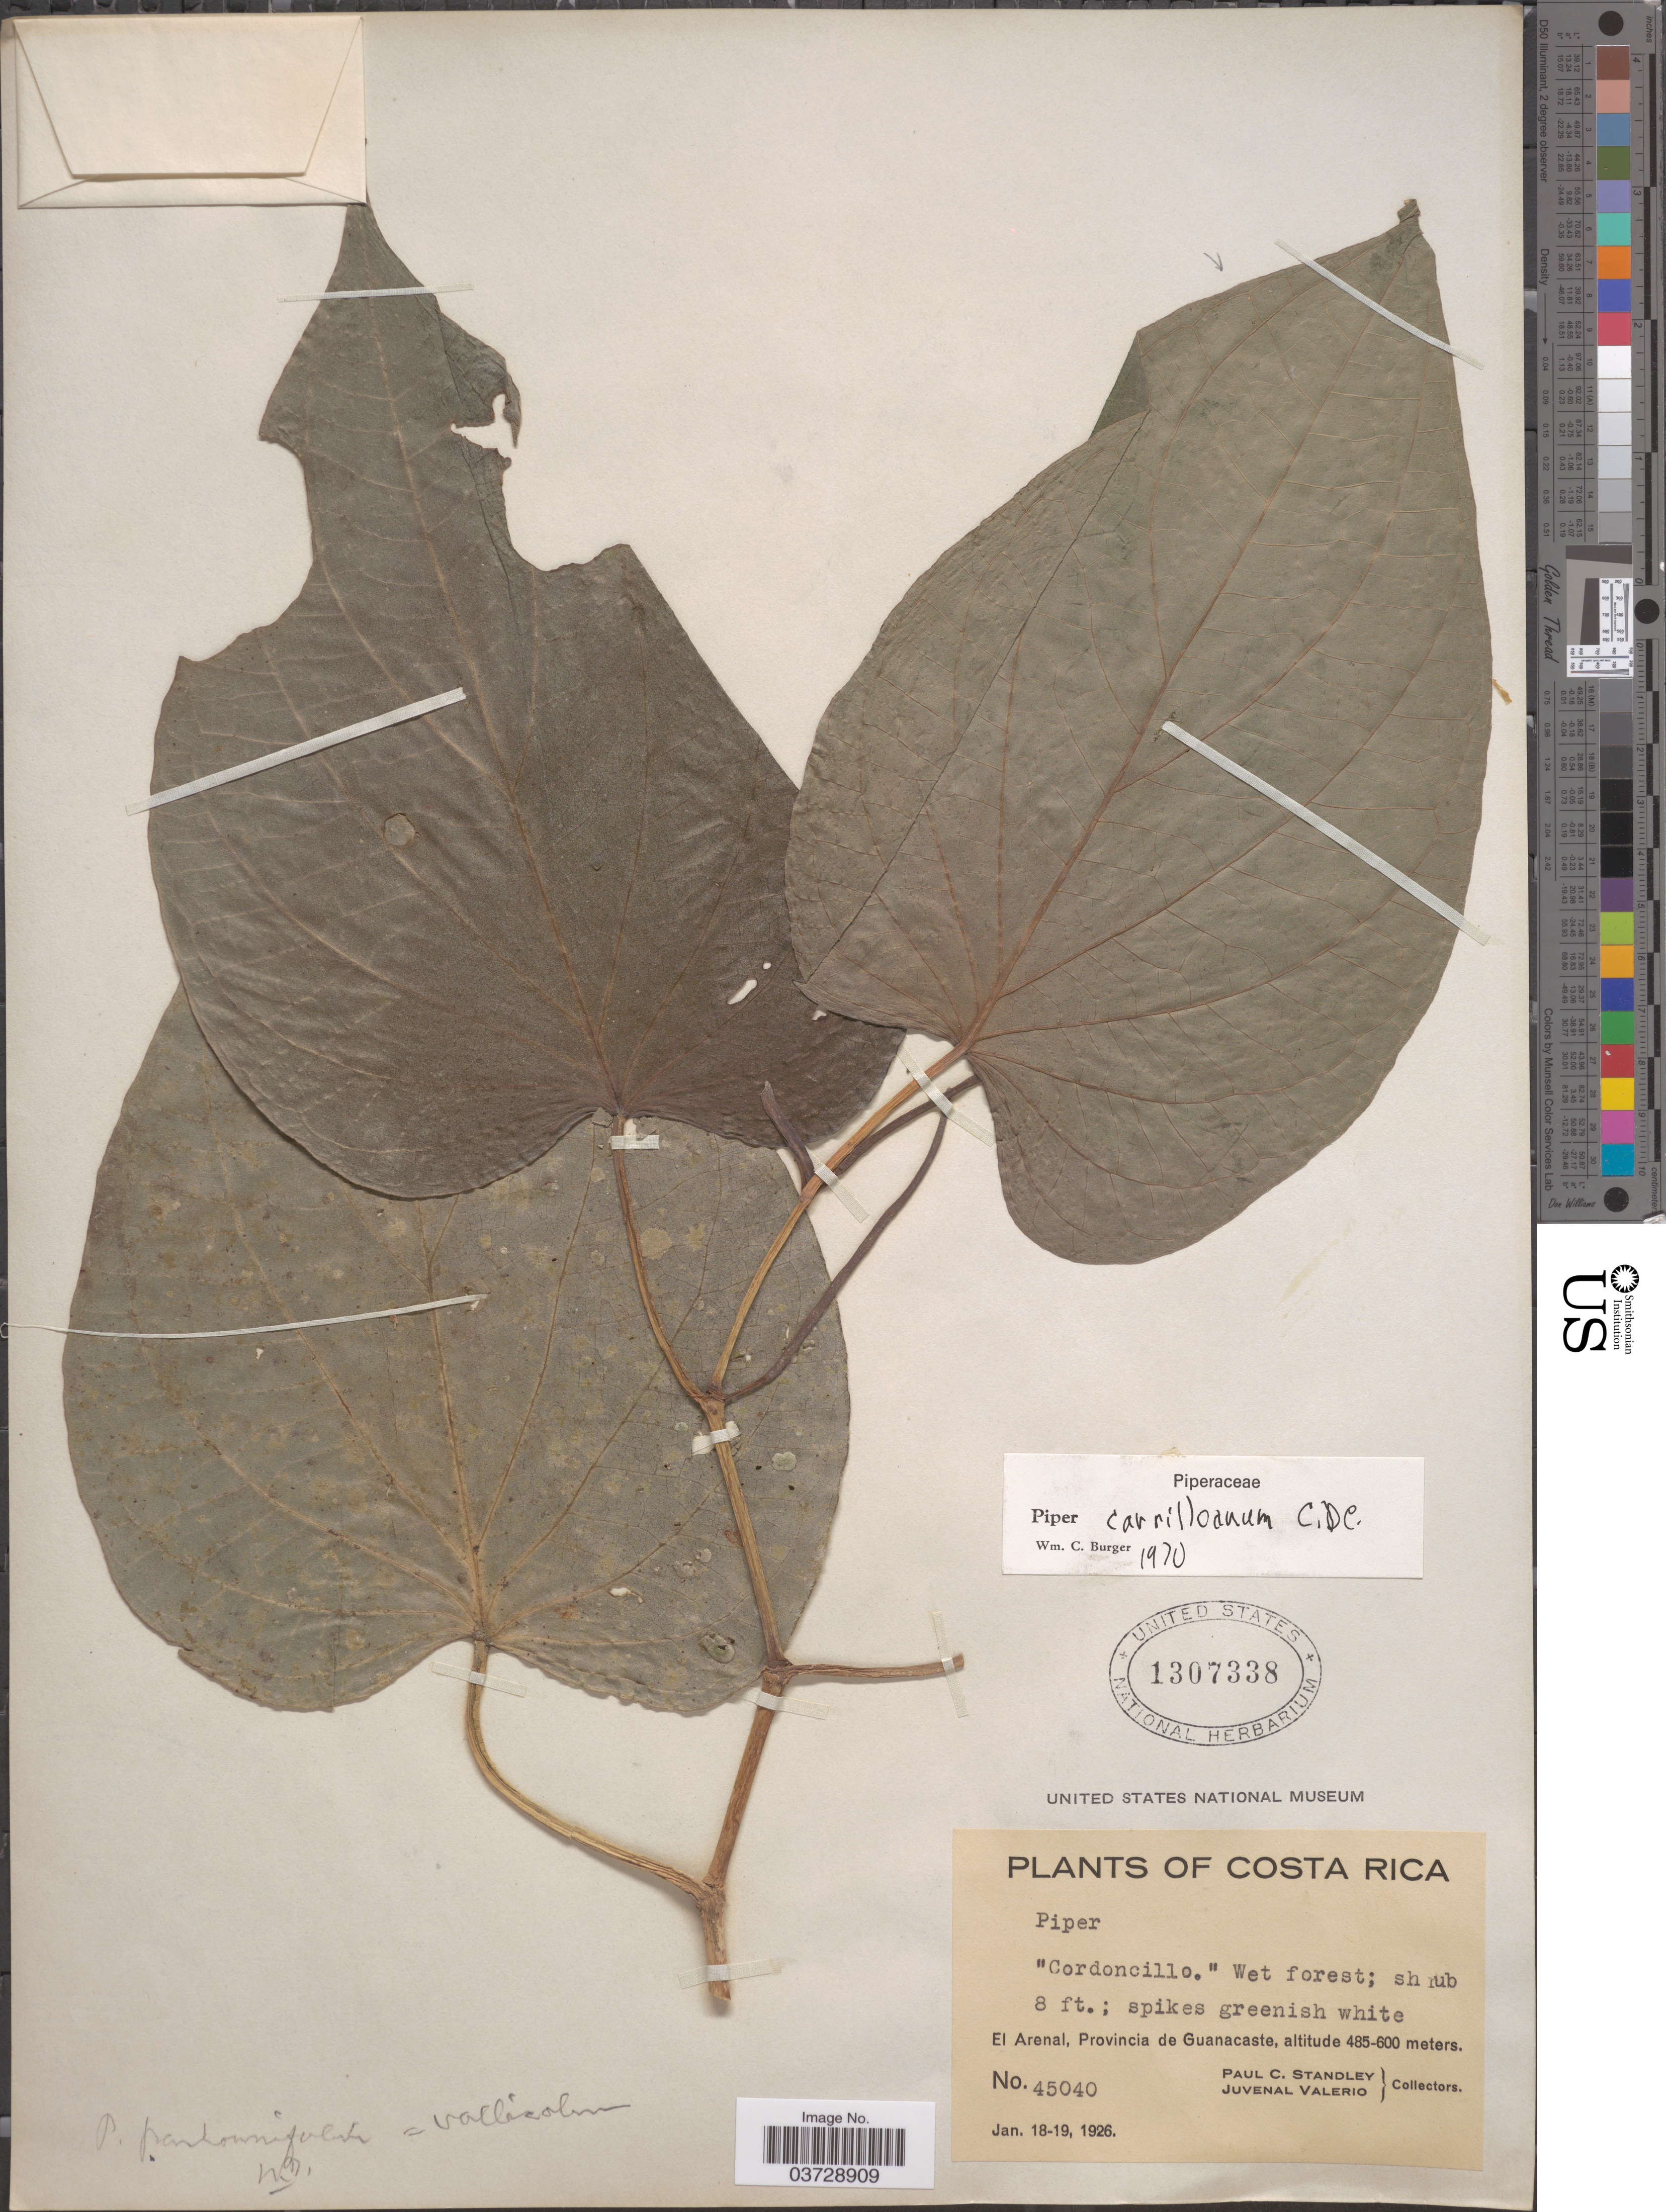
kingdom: Plantae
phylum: Tracheophyta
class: Magnoliopsida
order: Piperales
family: Piperaceae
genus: Piper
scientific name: Piper carrilloanum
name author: C. DC.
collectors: P. C. Standley & J. Valerio R.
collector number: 45040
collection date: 1926-01-18/1926-01-19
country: Costa Rica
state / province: Guanacaste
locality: El Arenal.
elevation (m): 485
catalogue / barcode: US 1307338